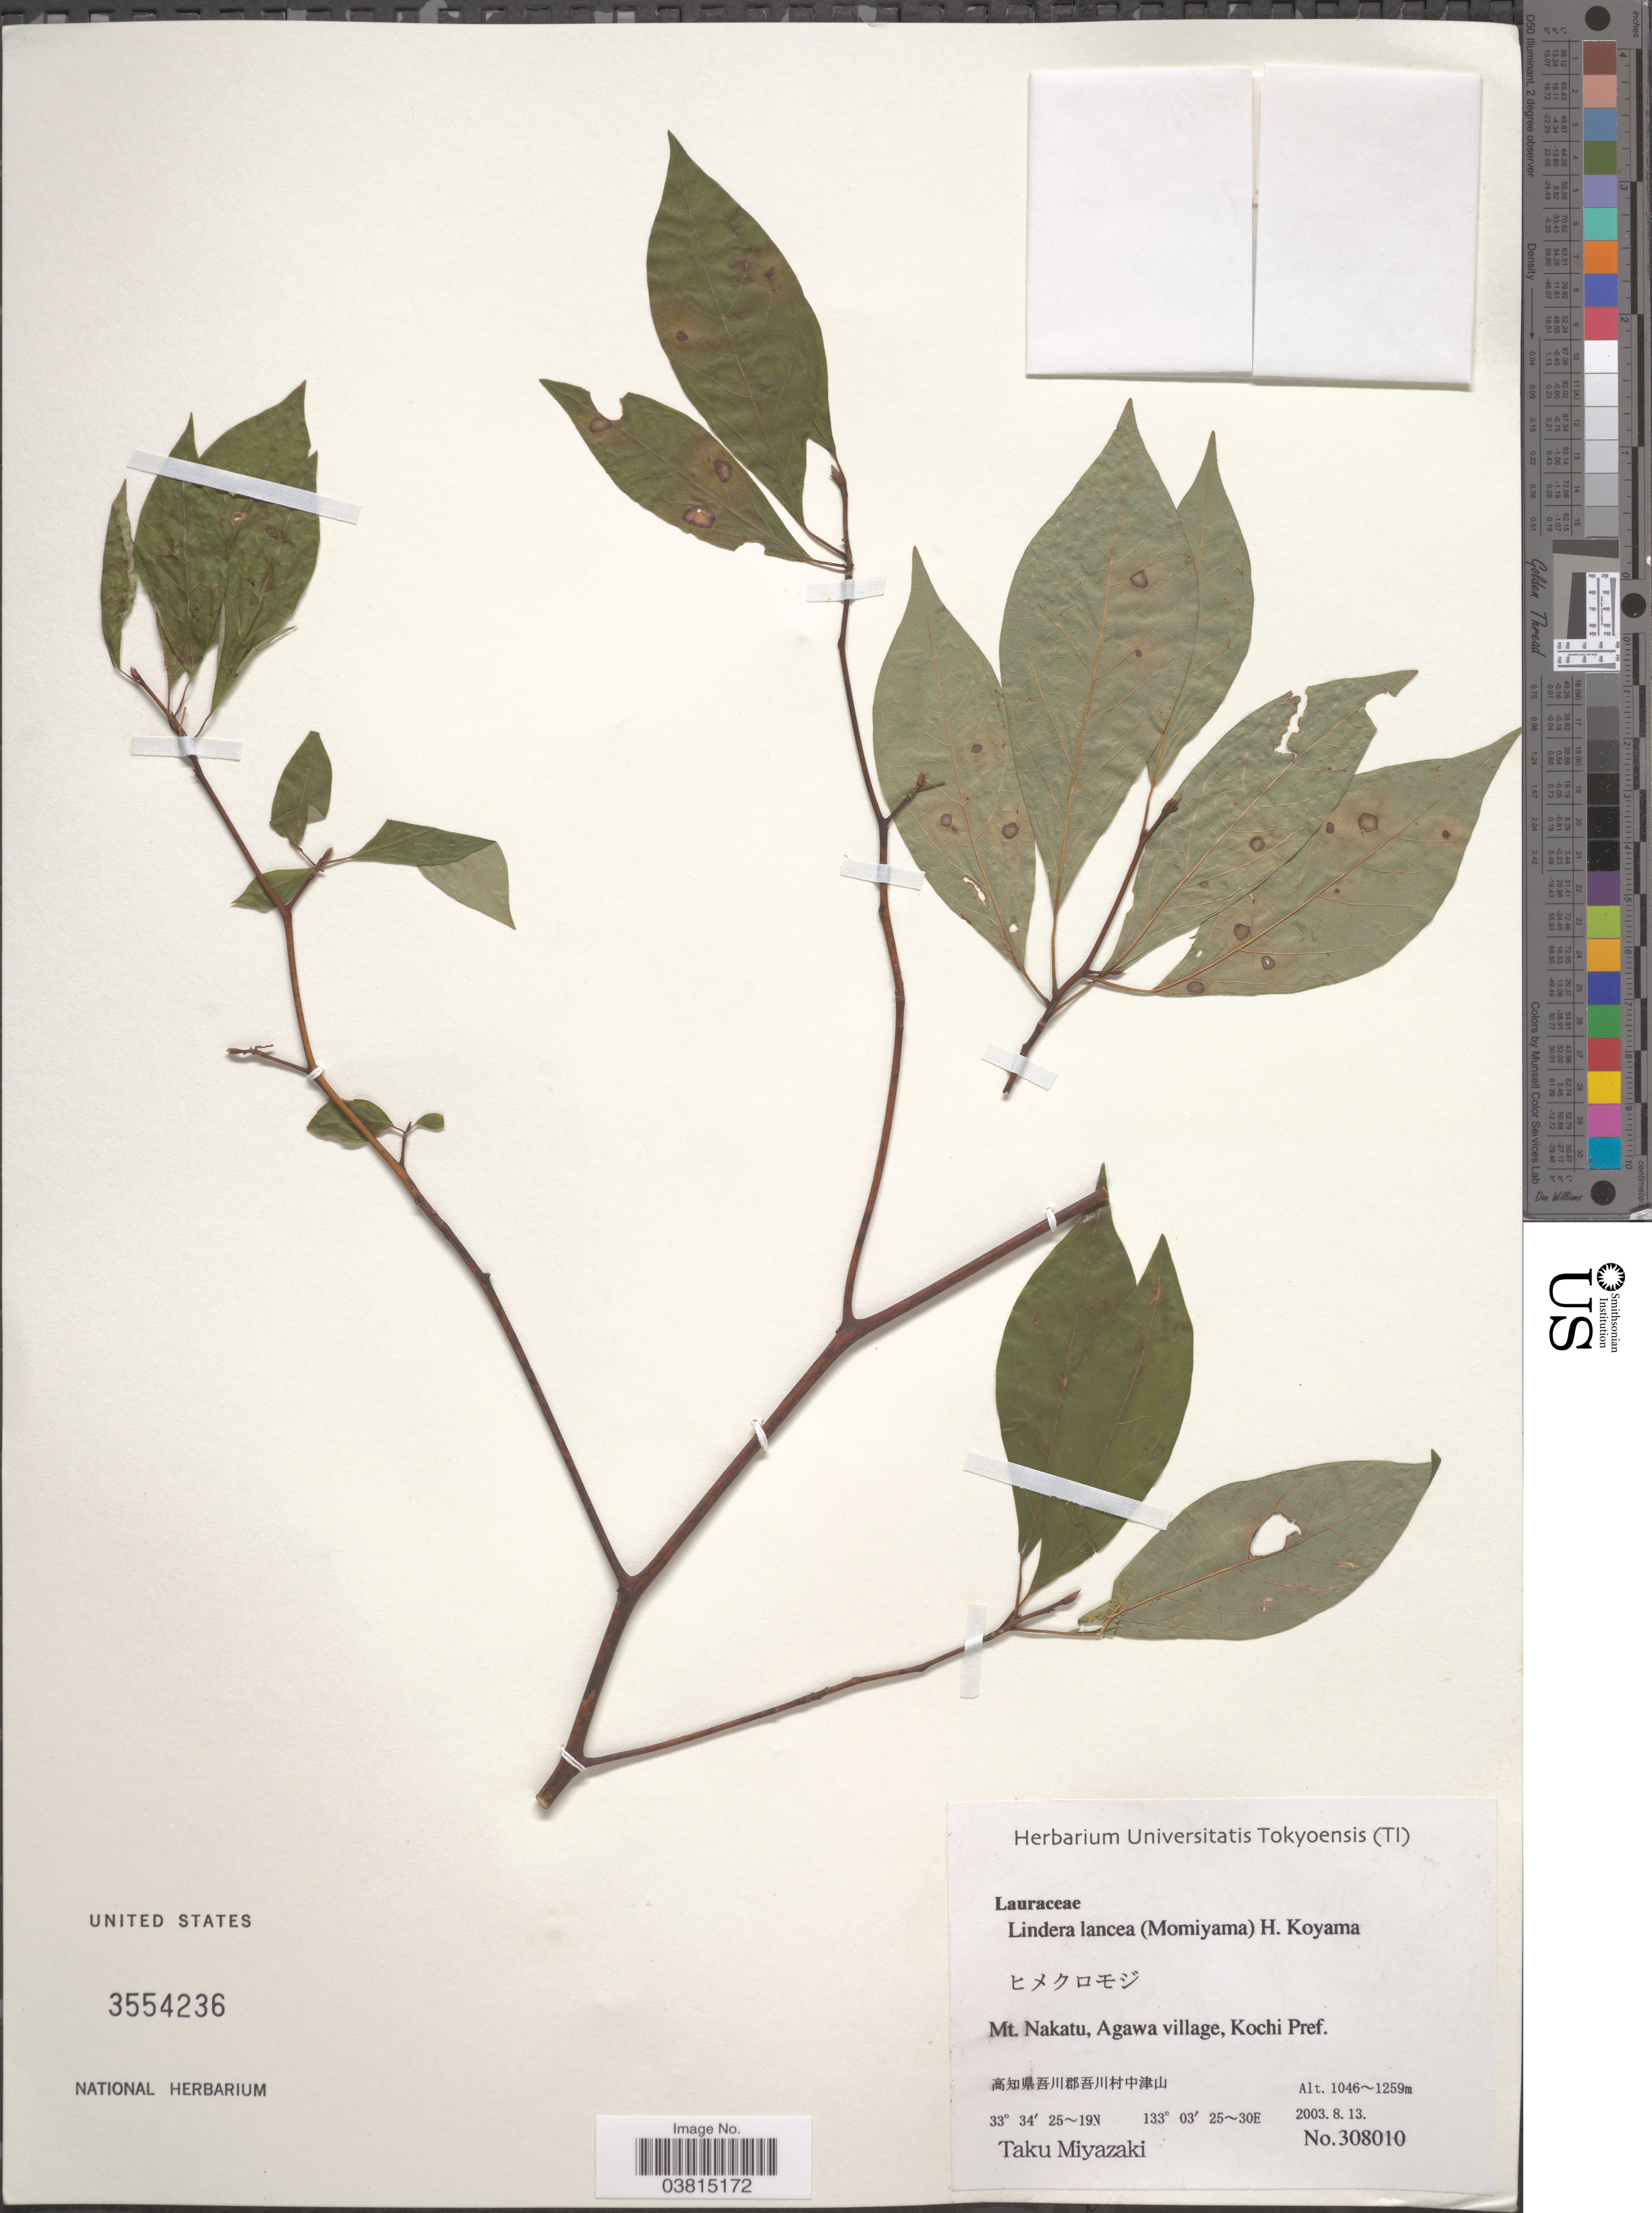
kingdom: Plantae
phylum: Tracheophyta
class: Magnoliopsida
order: Laurales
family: Lauraceae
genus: Lindera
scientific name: Lindera lancea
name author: (Momiy.) H. Koyama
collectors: T. Miyazaki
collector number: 308010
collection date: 2003-08-13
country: Japan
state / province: Koti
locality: Mt. Nakatu, Agawa village, Kochi Pref.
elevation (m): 1046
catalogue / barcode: US 3554236